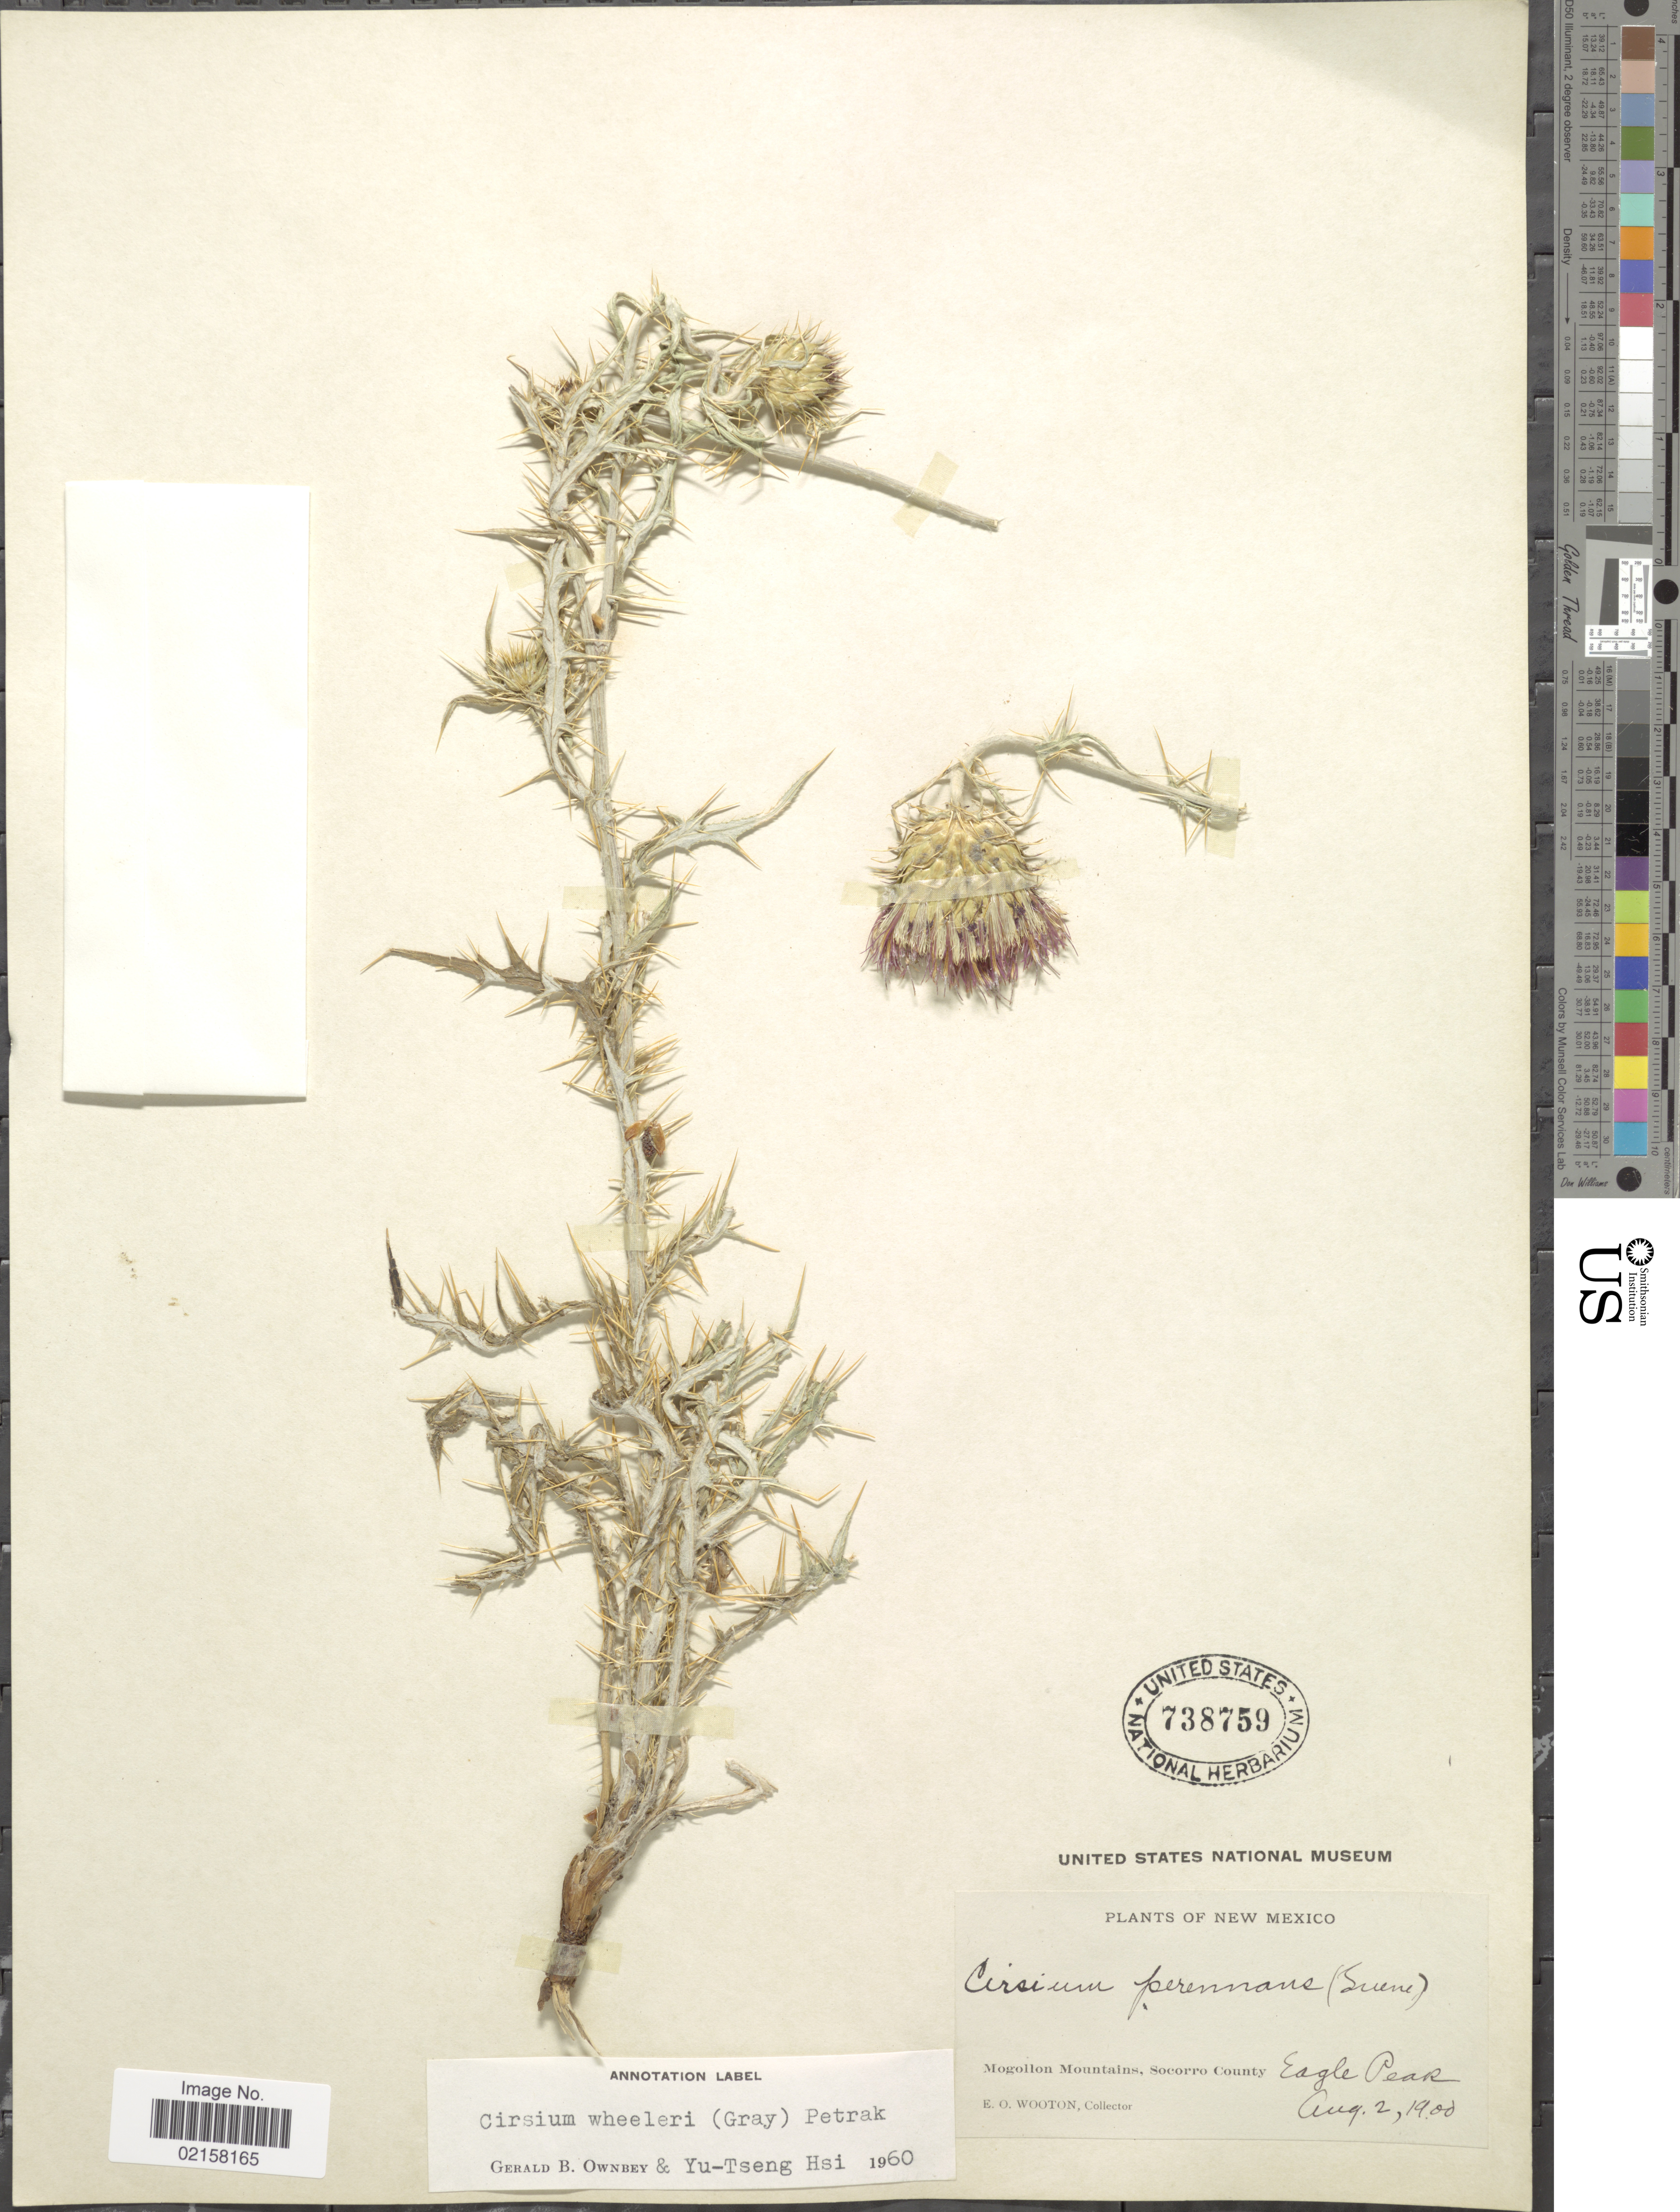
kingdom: Plantae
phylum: Tracheophyta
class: Magnoliopsida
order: Asterales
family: Asteraceae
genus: Cirsium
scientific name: Cirsium wheeleri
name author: (A. Gray) Petr.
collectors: E. O. Wooton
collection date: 1900-08-02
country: United States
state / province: New Mexico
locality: Mogollon Mountais, Socorro County, Eagle Peak.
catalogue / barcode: US 738759